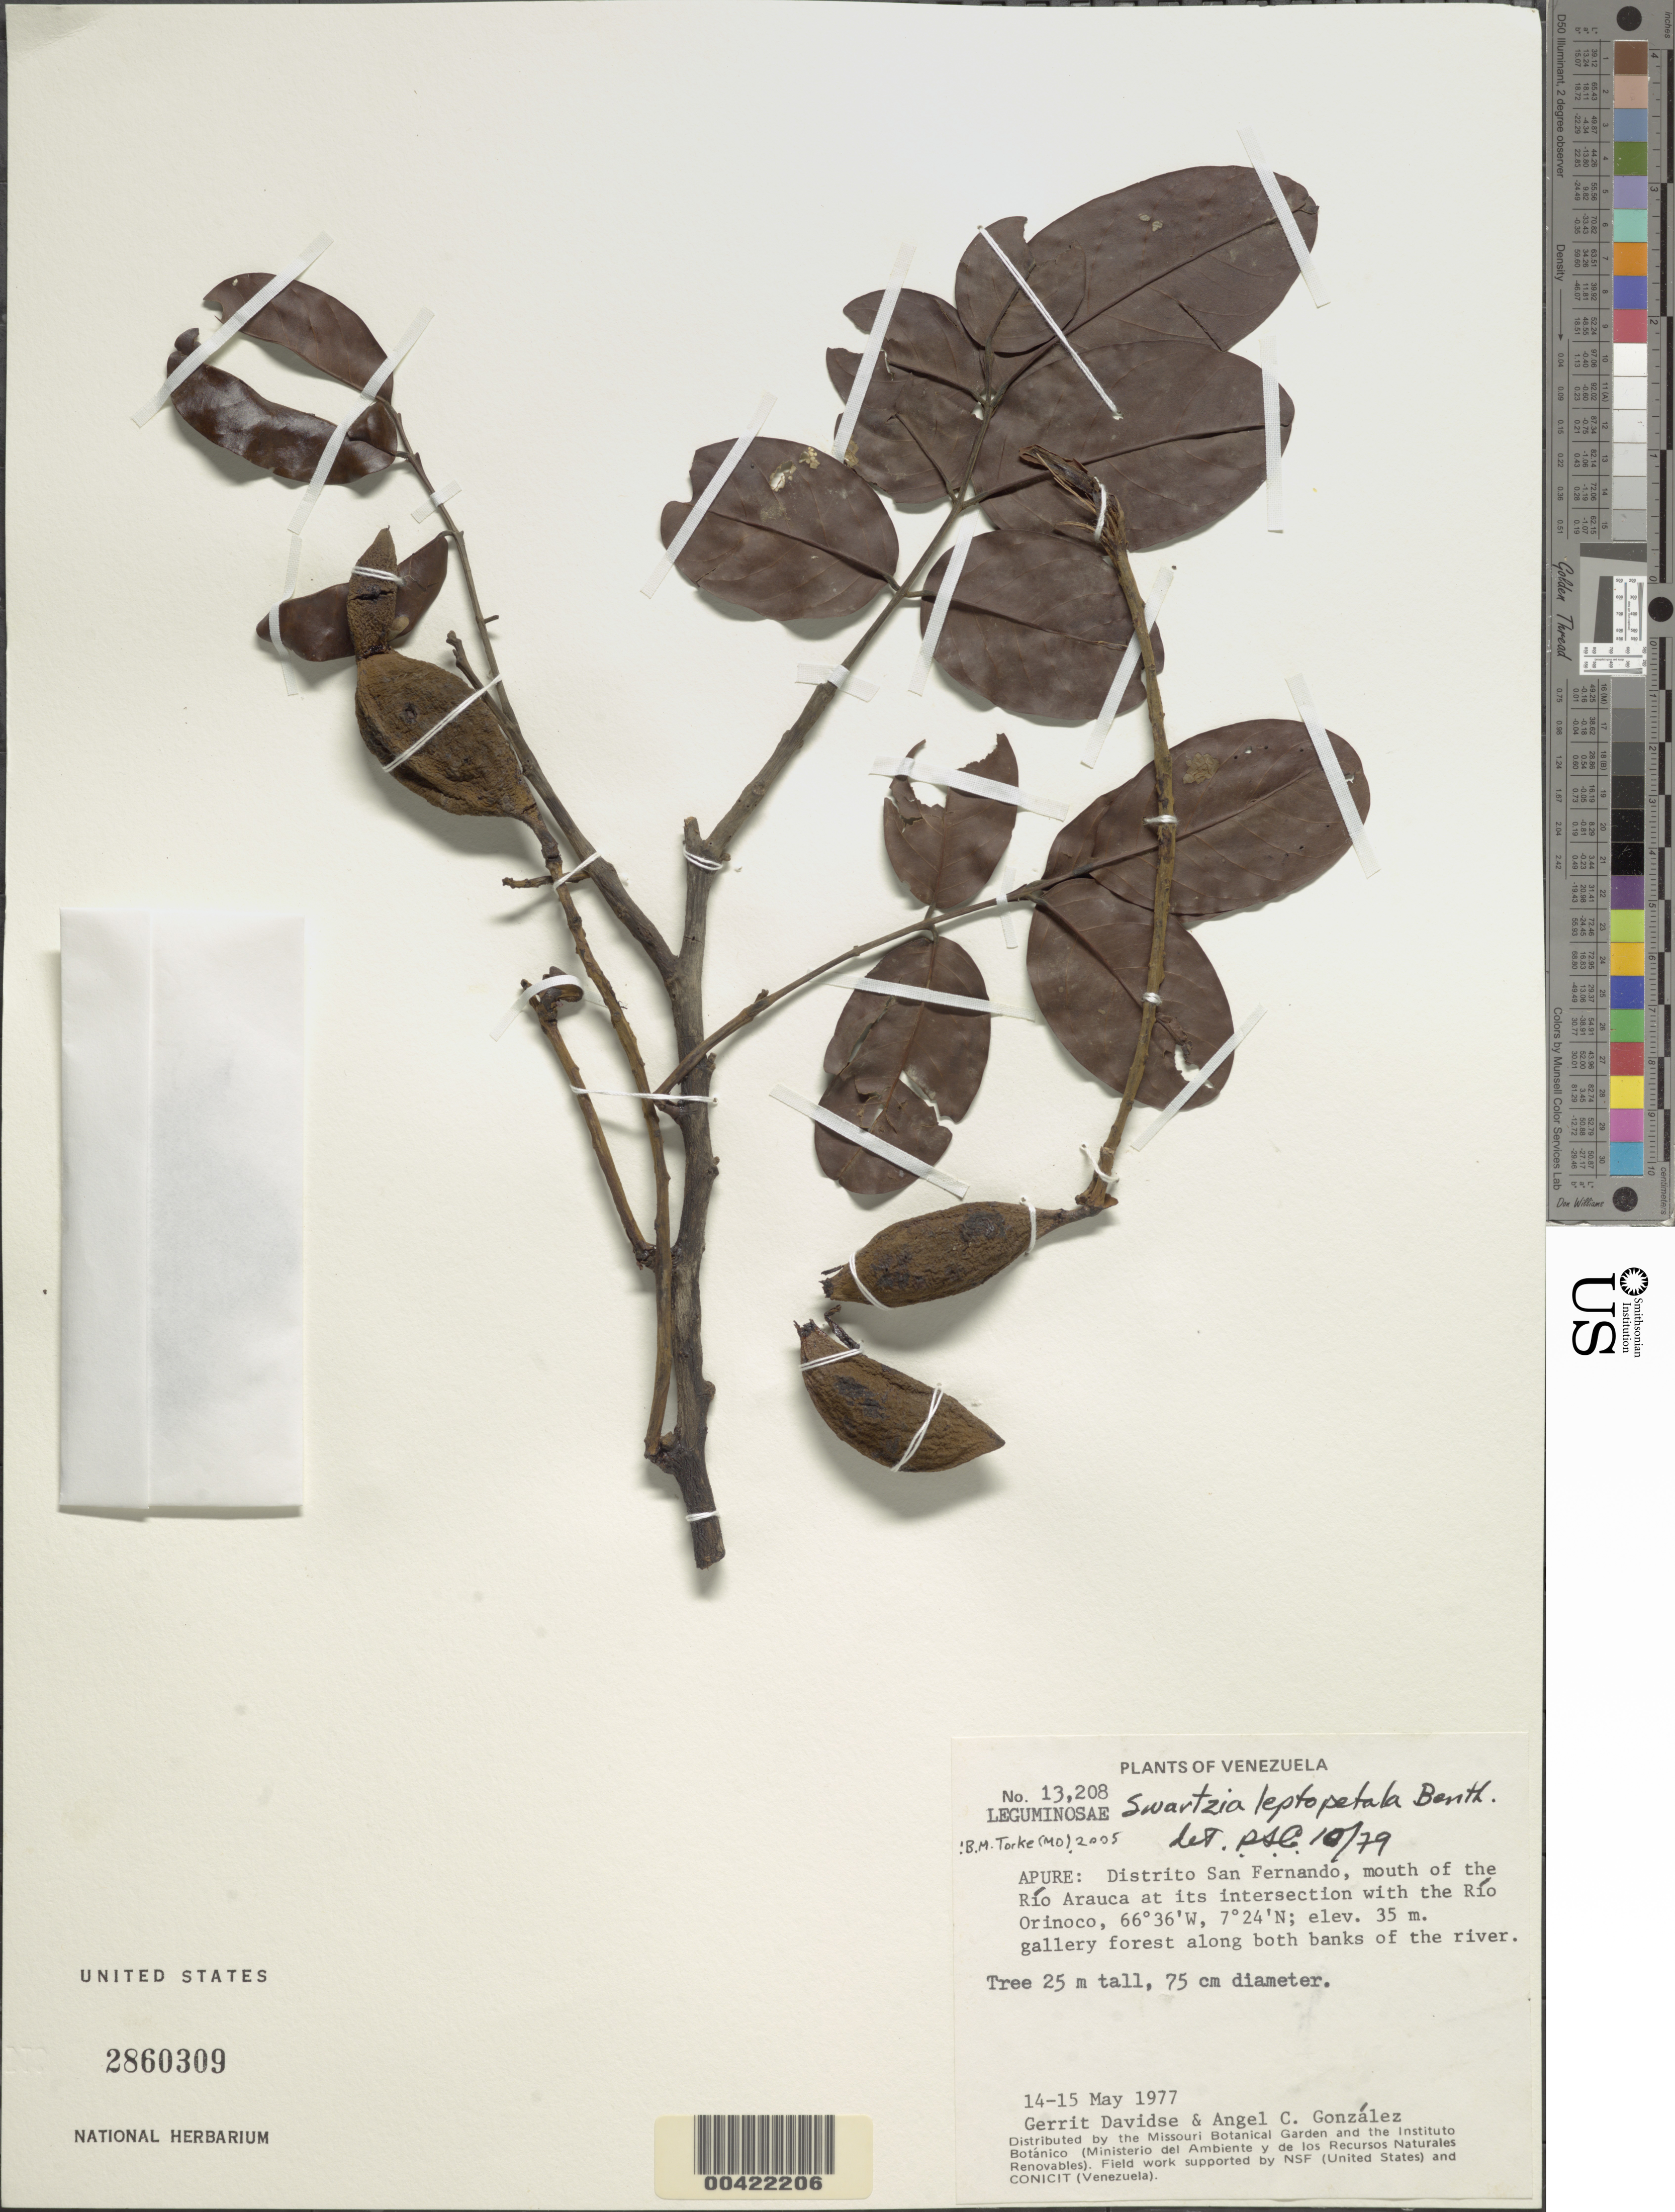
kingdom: Plantae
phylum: Tracheophyta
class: Magnoliopsida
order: Fabales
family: Fabaceae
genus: Swartzia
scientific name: Swartzia leptopetala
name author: Benth.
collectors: G. Davidse & A. C. González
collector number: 13208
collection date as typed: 14 May 1977 to 15 May 1977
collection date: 1977-05-14/1977-05-15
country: Venezuela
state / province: Apure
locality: Rio arauca, mouth of; at intersection with rio orinoco, distrito san fernando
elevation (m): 35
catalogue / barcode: US 2860309